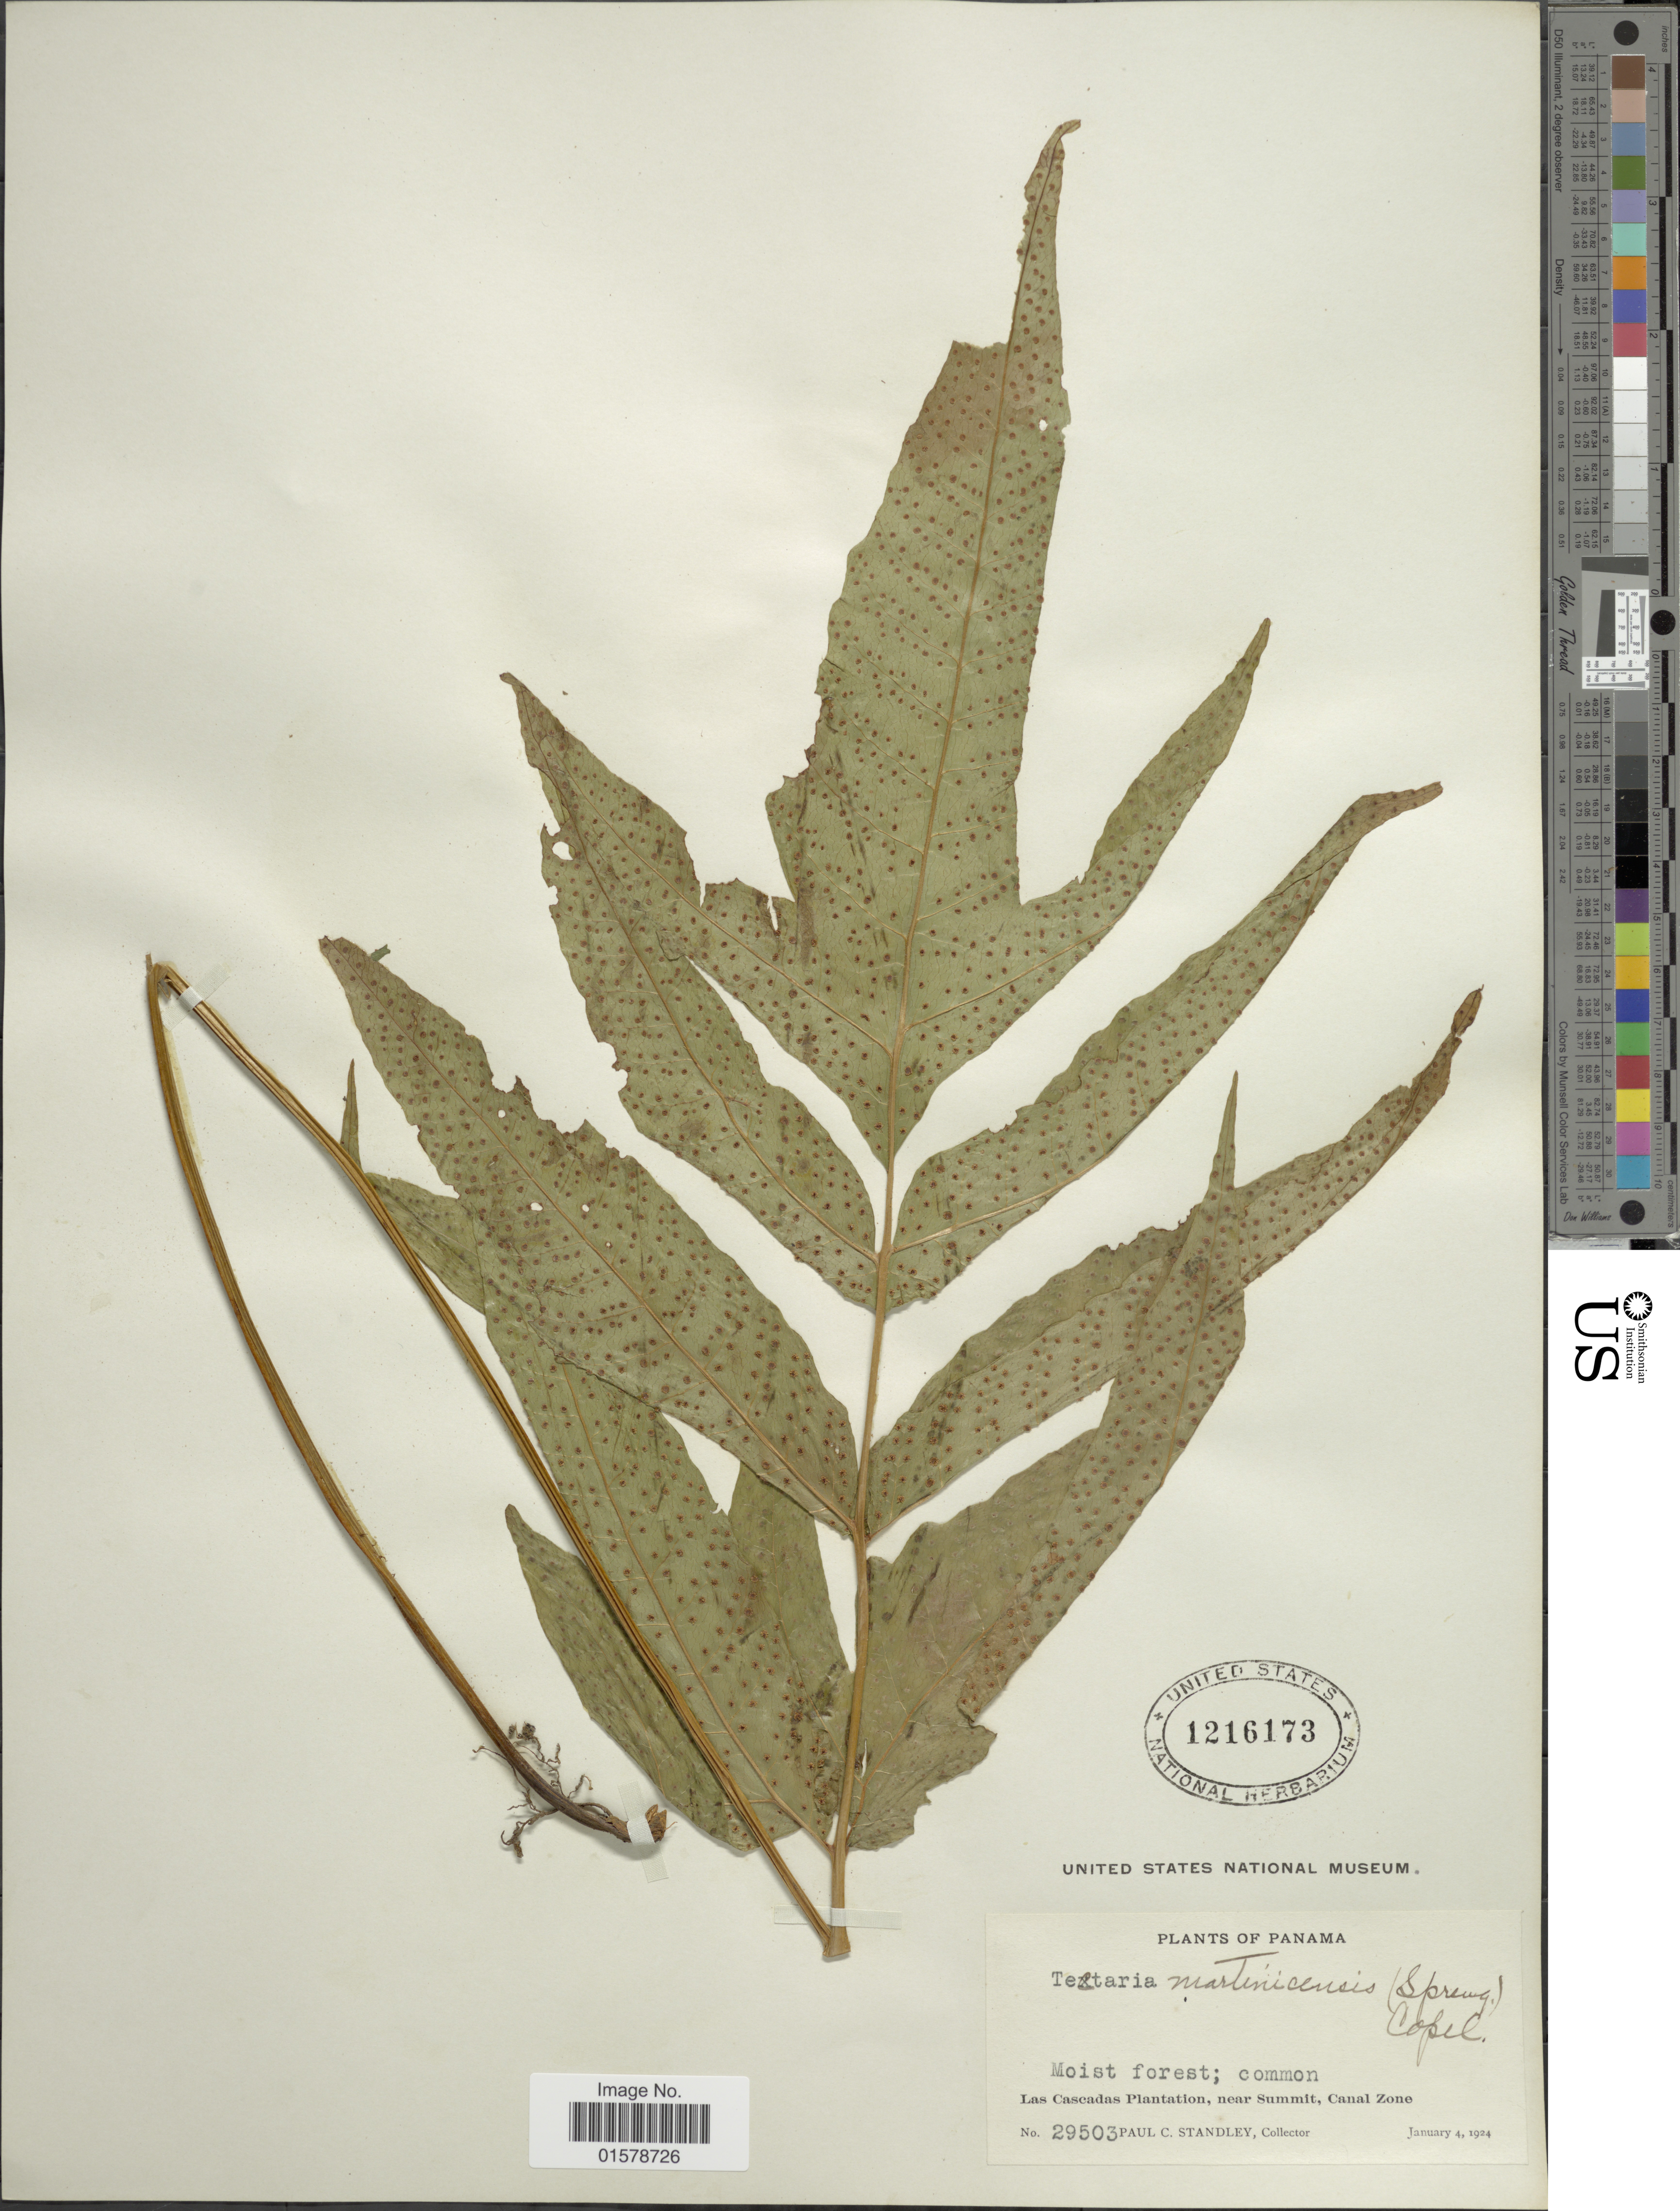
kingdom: Plantae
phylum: Tracheophyta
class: Polypodiopsida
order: Polypodiales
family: Tectariaceae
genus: Tectaria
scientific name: Tectaria pilosa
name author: (Fée) Maxon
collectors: P. C. Standley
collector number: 29503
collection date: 1924-01-04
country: Panama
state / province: Colón / Panamá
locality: Panama, Las Cascadas Plantation, near Summit, Canal Zone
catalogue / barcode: US 1216173